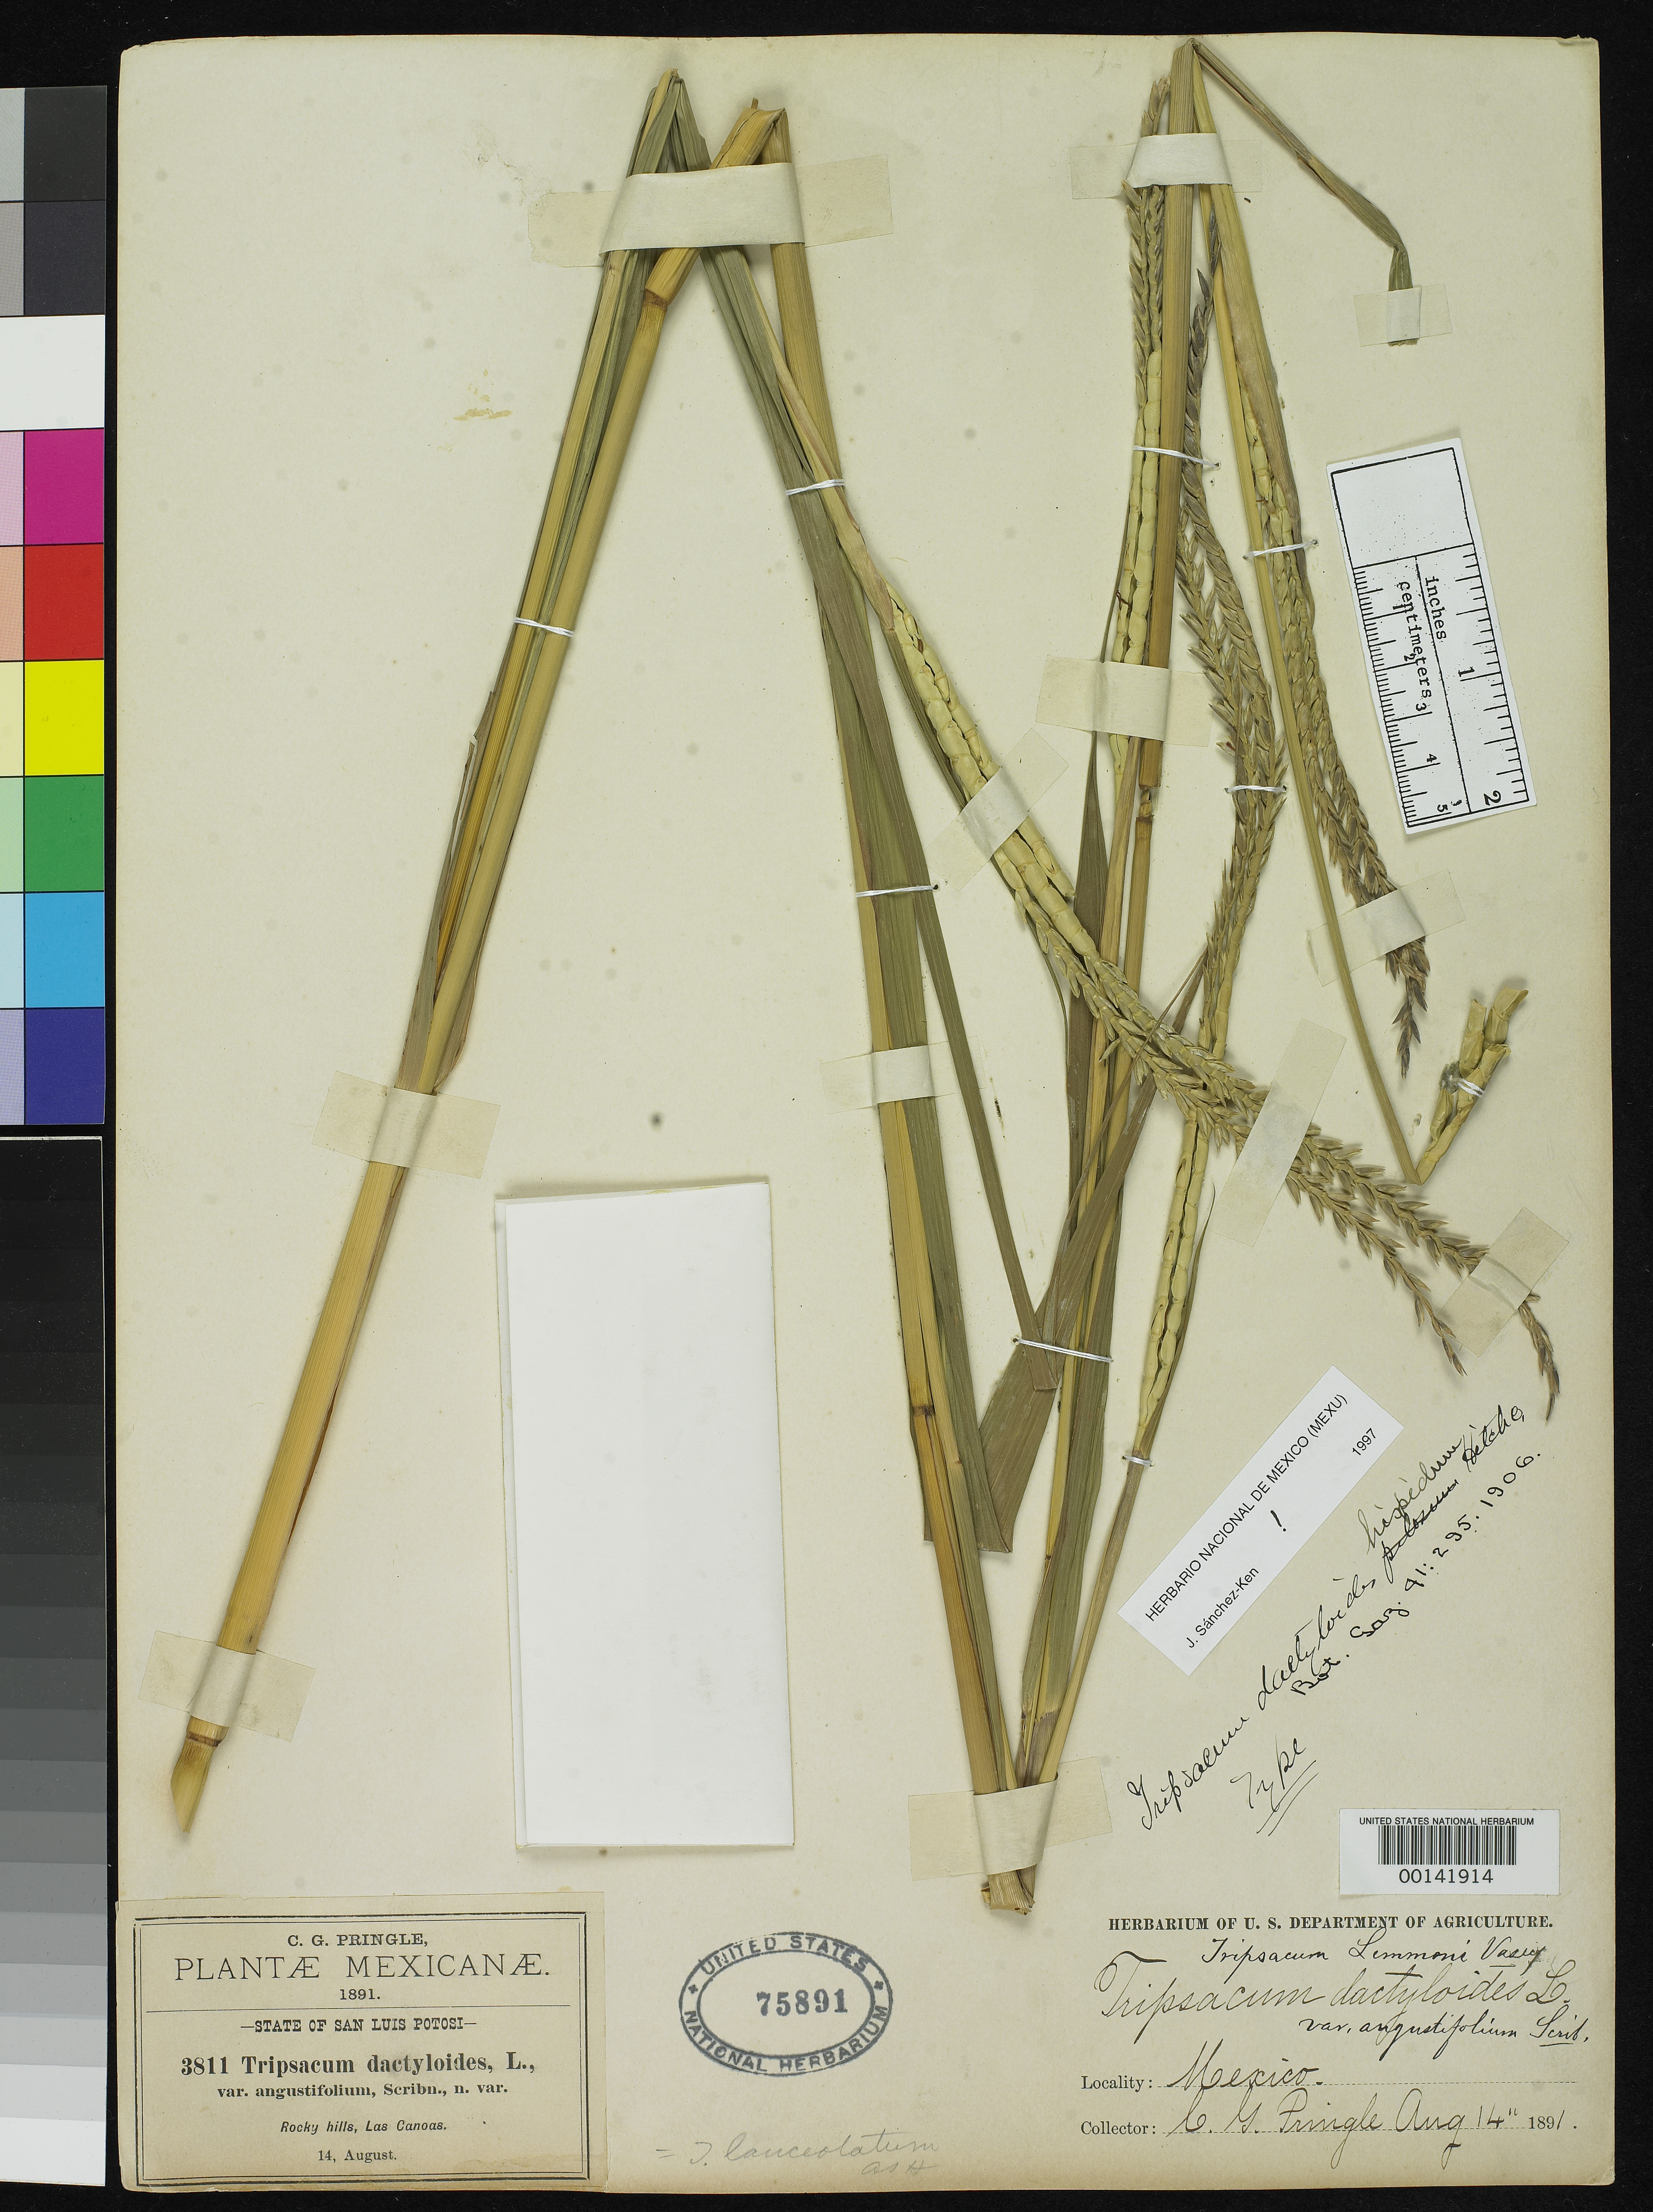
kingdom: Plantae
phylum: Tracheophyta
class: Liliopsida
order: Poales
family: Poaceae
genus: Tripsacum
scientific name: Tripsacum dactyloides subsp. hispidum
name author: Hitchc.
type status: Holotype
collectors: C. G. Pringle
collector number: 3811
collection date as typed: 14 Aug 1891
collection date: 1891-08-14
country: Mexico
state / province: San Luis Potosi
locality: Rocky hills, las Canoas.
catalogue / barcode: US 75891